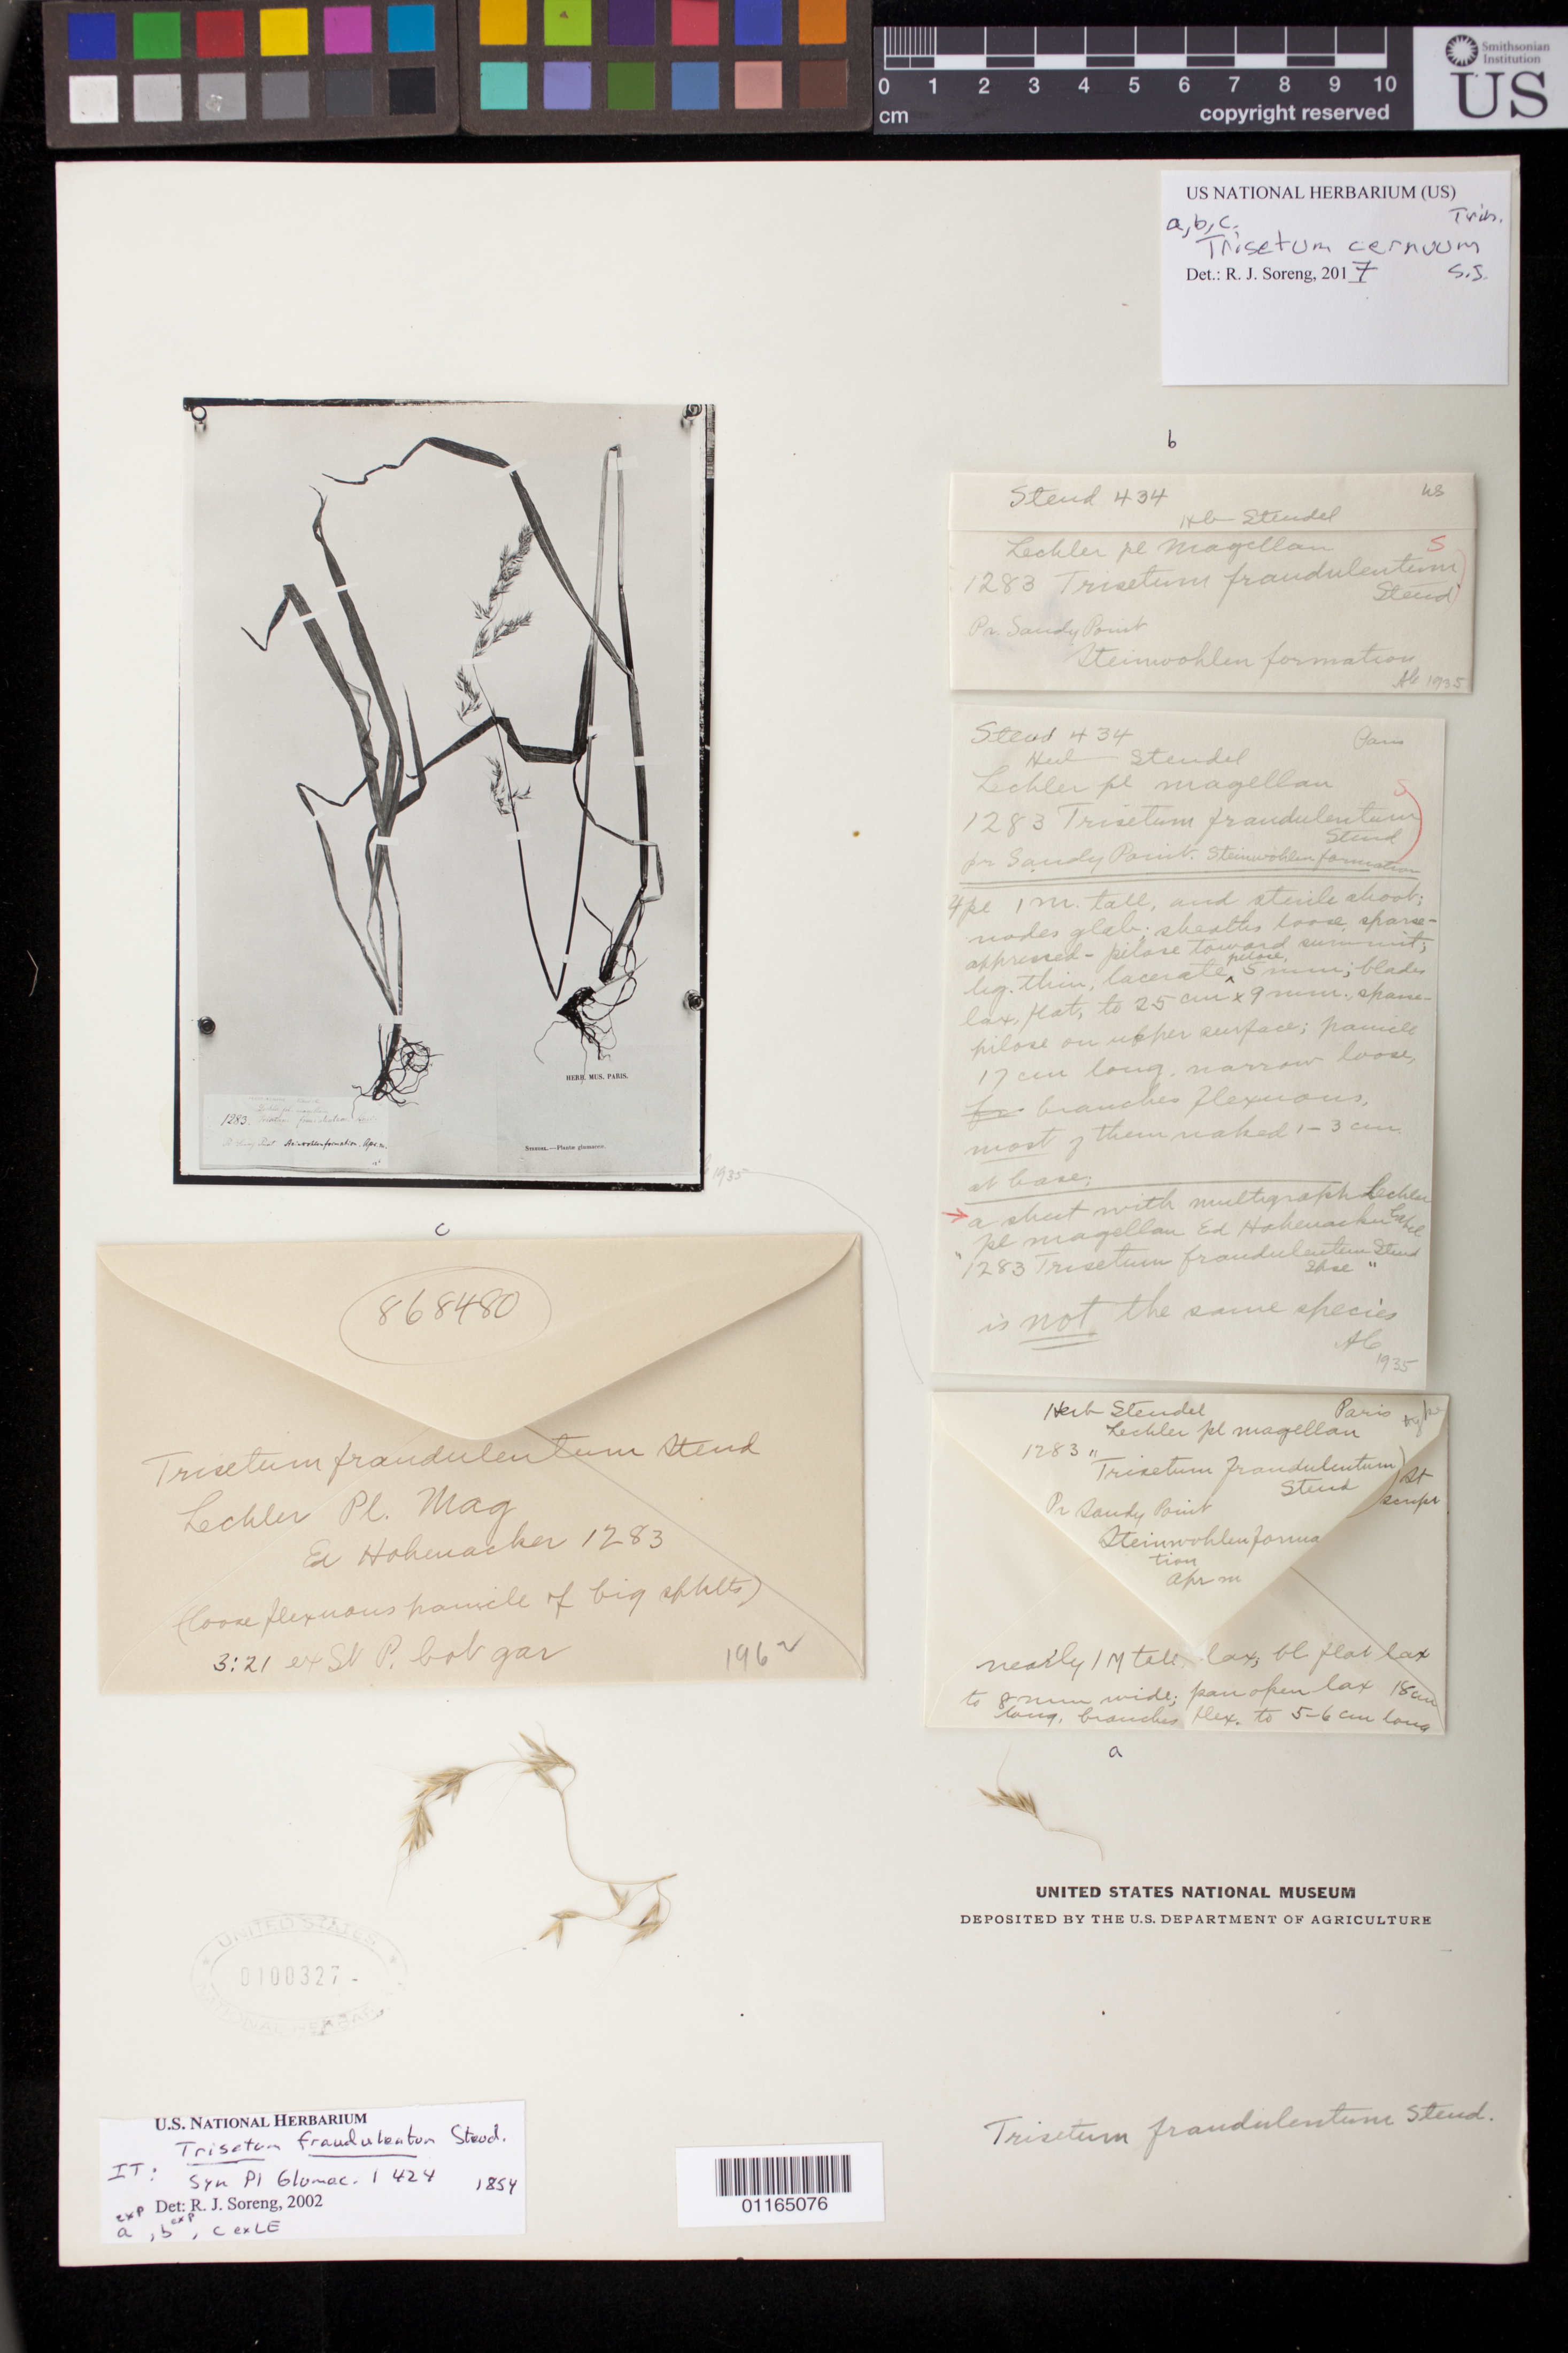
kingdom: Plantae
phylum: Tracheophyta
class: Liliopsida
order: Poales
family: Poaceae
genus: Trisetum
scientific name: Trisetum fraudulentum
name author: Steud.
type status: Type Collection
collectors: W. Lechler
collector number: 1283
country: Chile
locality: pr. Sandy Point, Magellan, Steinwohlen formation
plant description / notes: Photograph and fragmentary material [in 3 packets] of type specimen(s) ex herb. Steudel (Paris), ex herb. St. P. Bot. Gard. One packet [St. P.] has sheet number (?) handwritten on packet, 868480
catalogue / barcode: US 100327